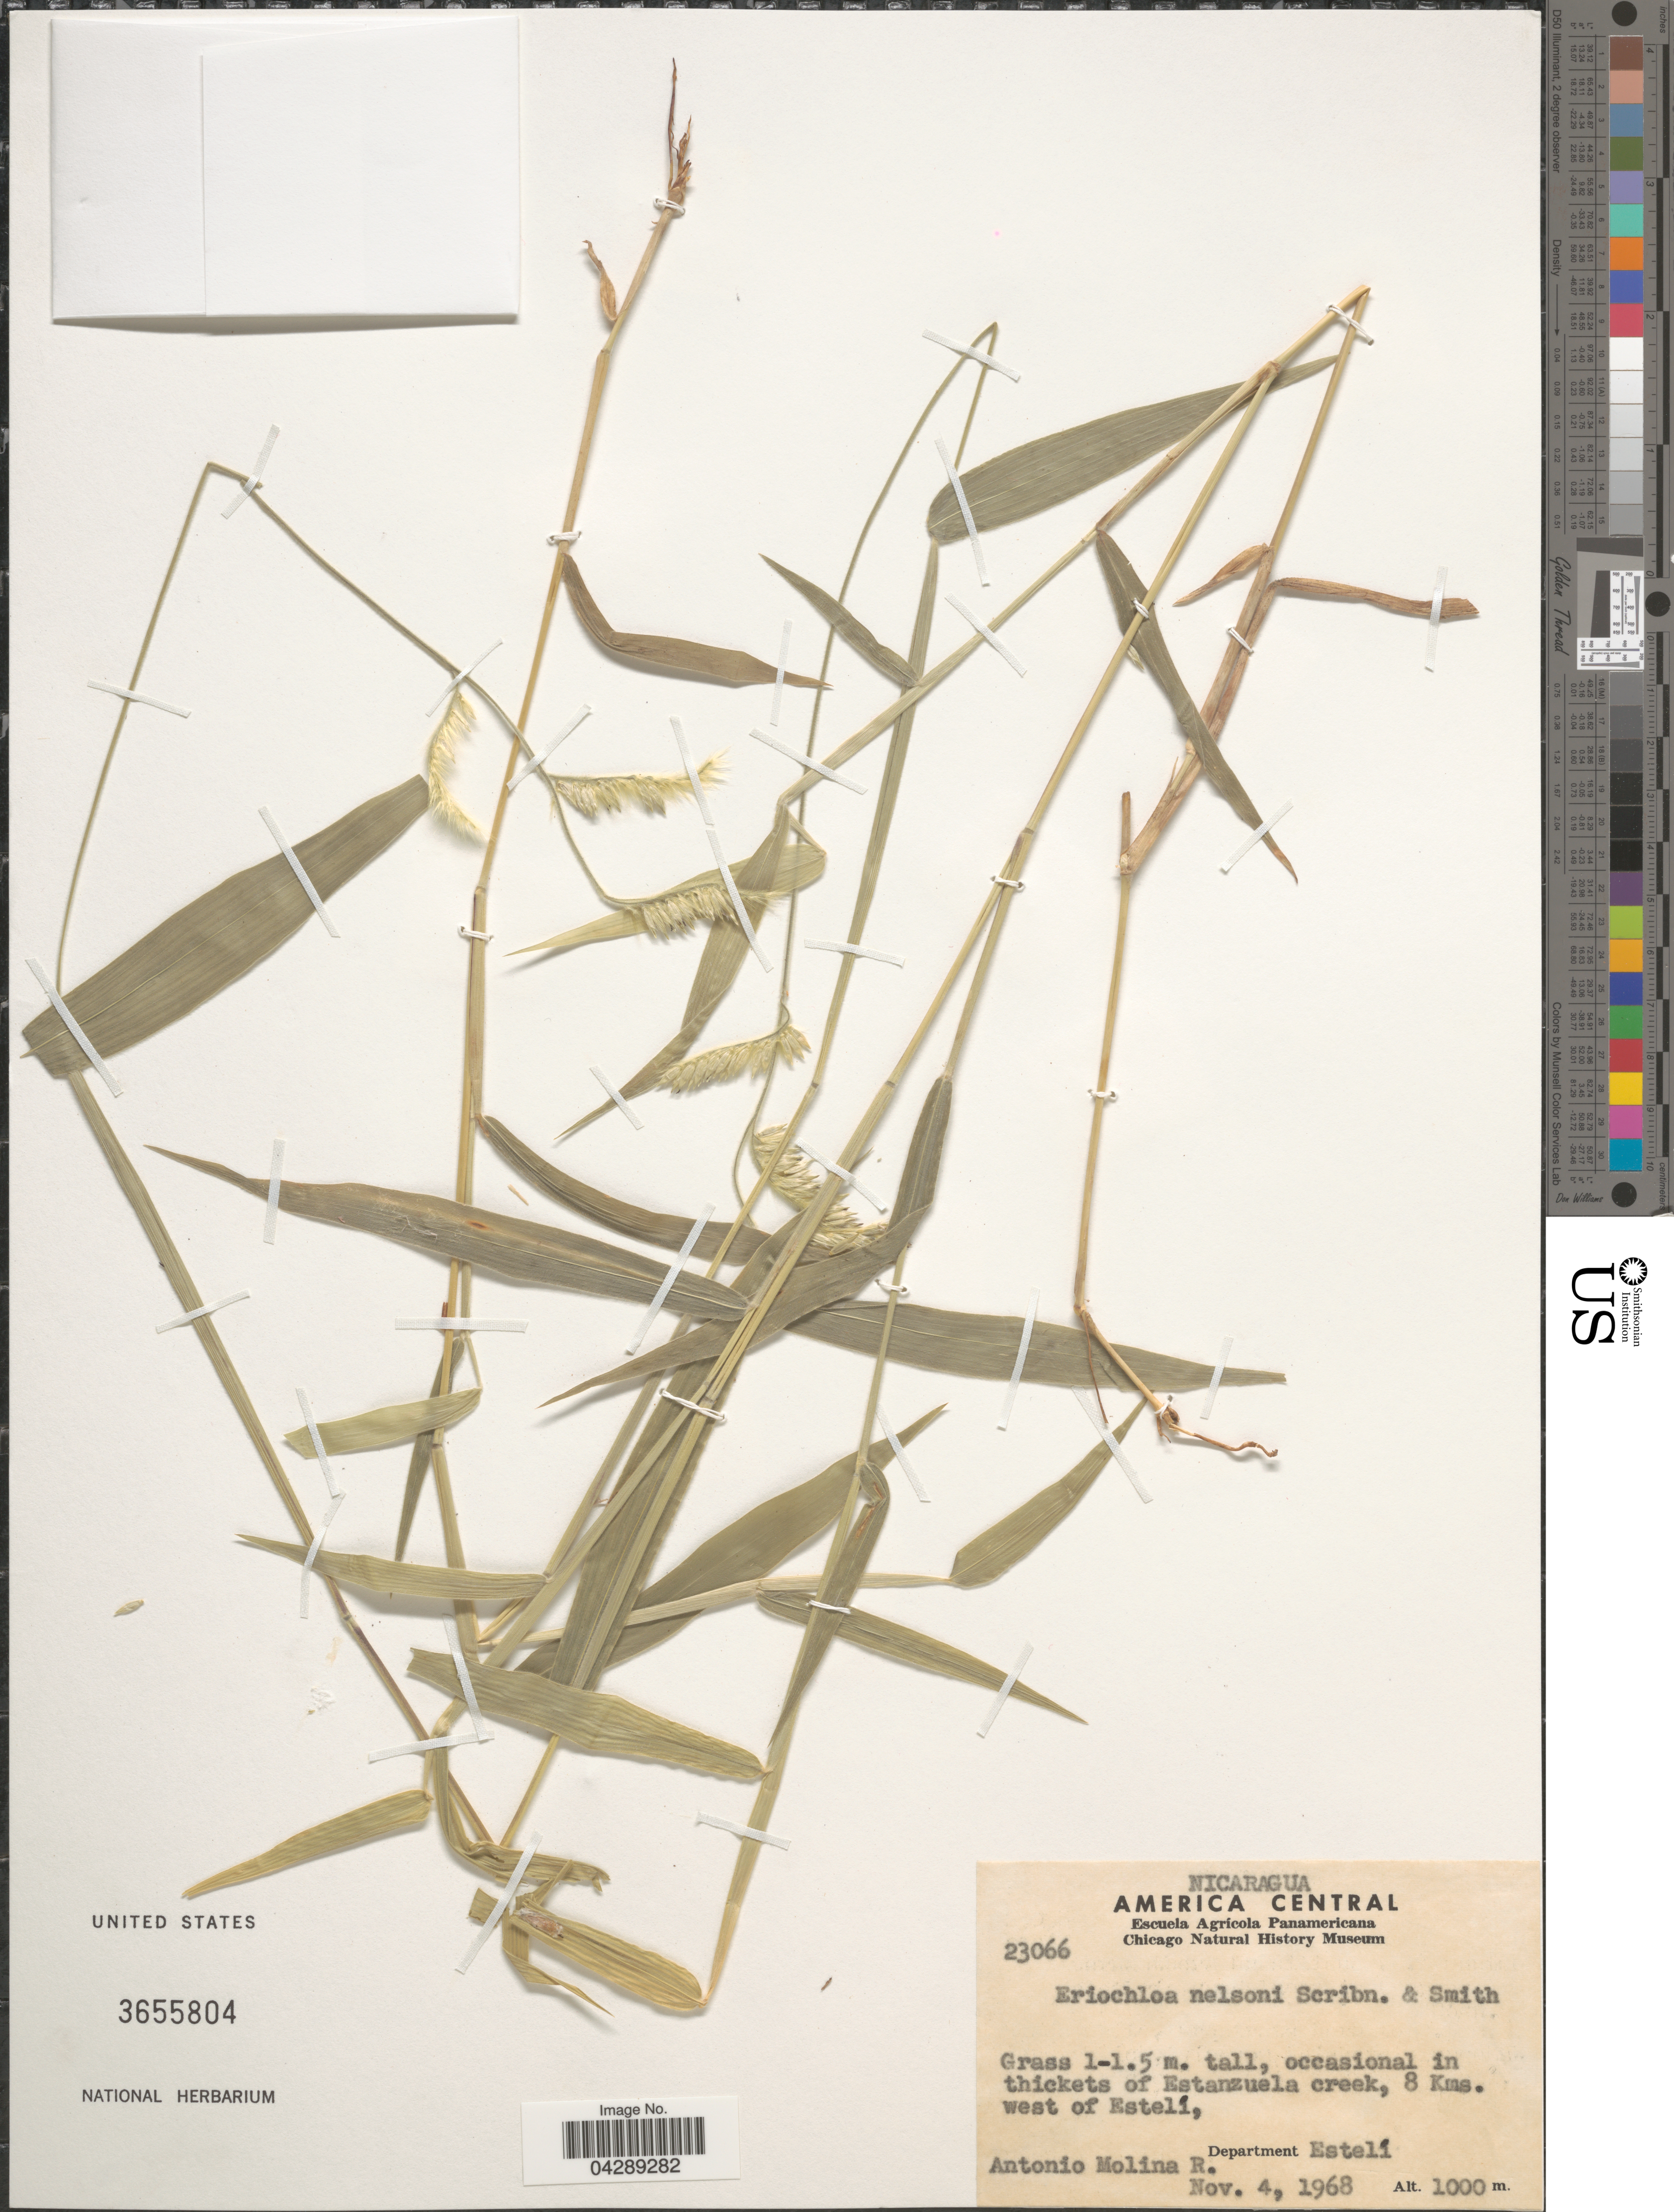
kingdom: Plantae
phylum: Tracheophyta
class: Liliopsida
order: Poales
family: Poaceae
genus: Eriochloa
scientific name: Eriochloa nelsonii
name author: Scribn. & J.G. Sm.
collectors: A. Molina R.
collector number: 23066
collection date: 1968-11-04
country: Nicaragua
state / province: Esteli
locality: Occasional in thickets of Estanzuela creek, 8 Kms. west of Estelí, Department of Estelí.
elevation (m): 1000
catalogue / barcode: US 3655804